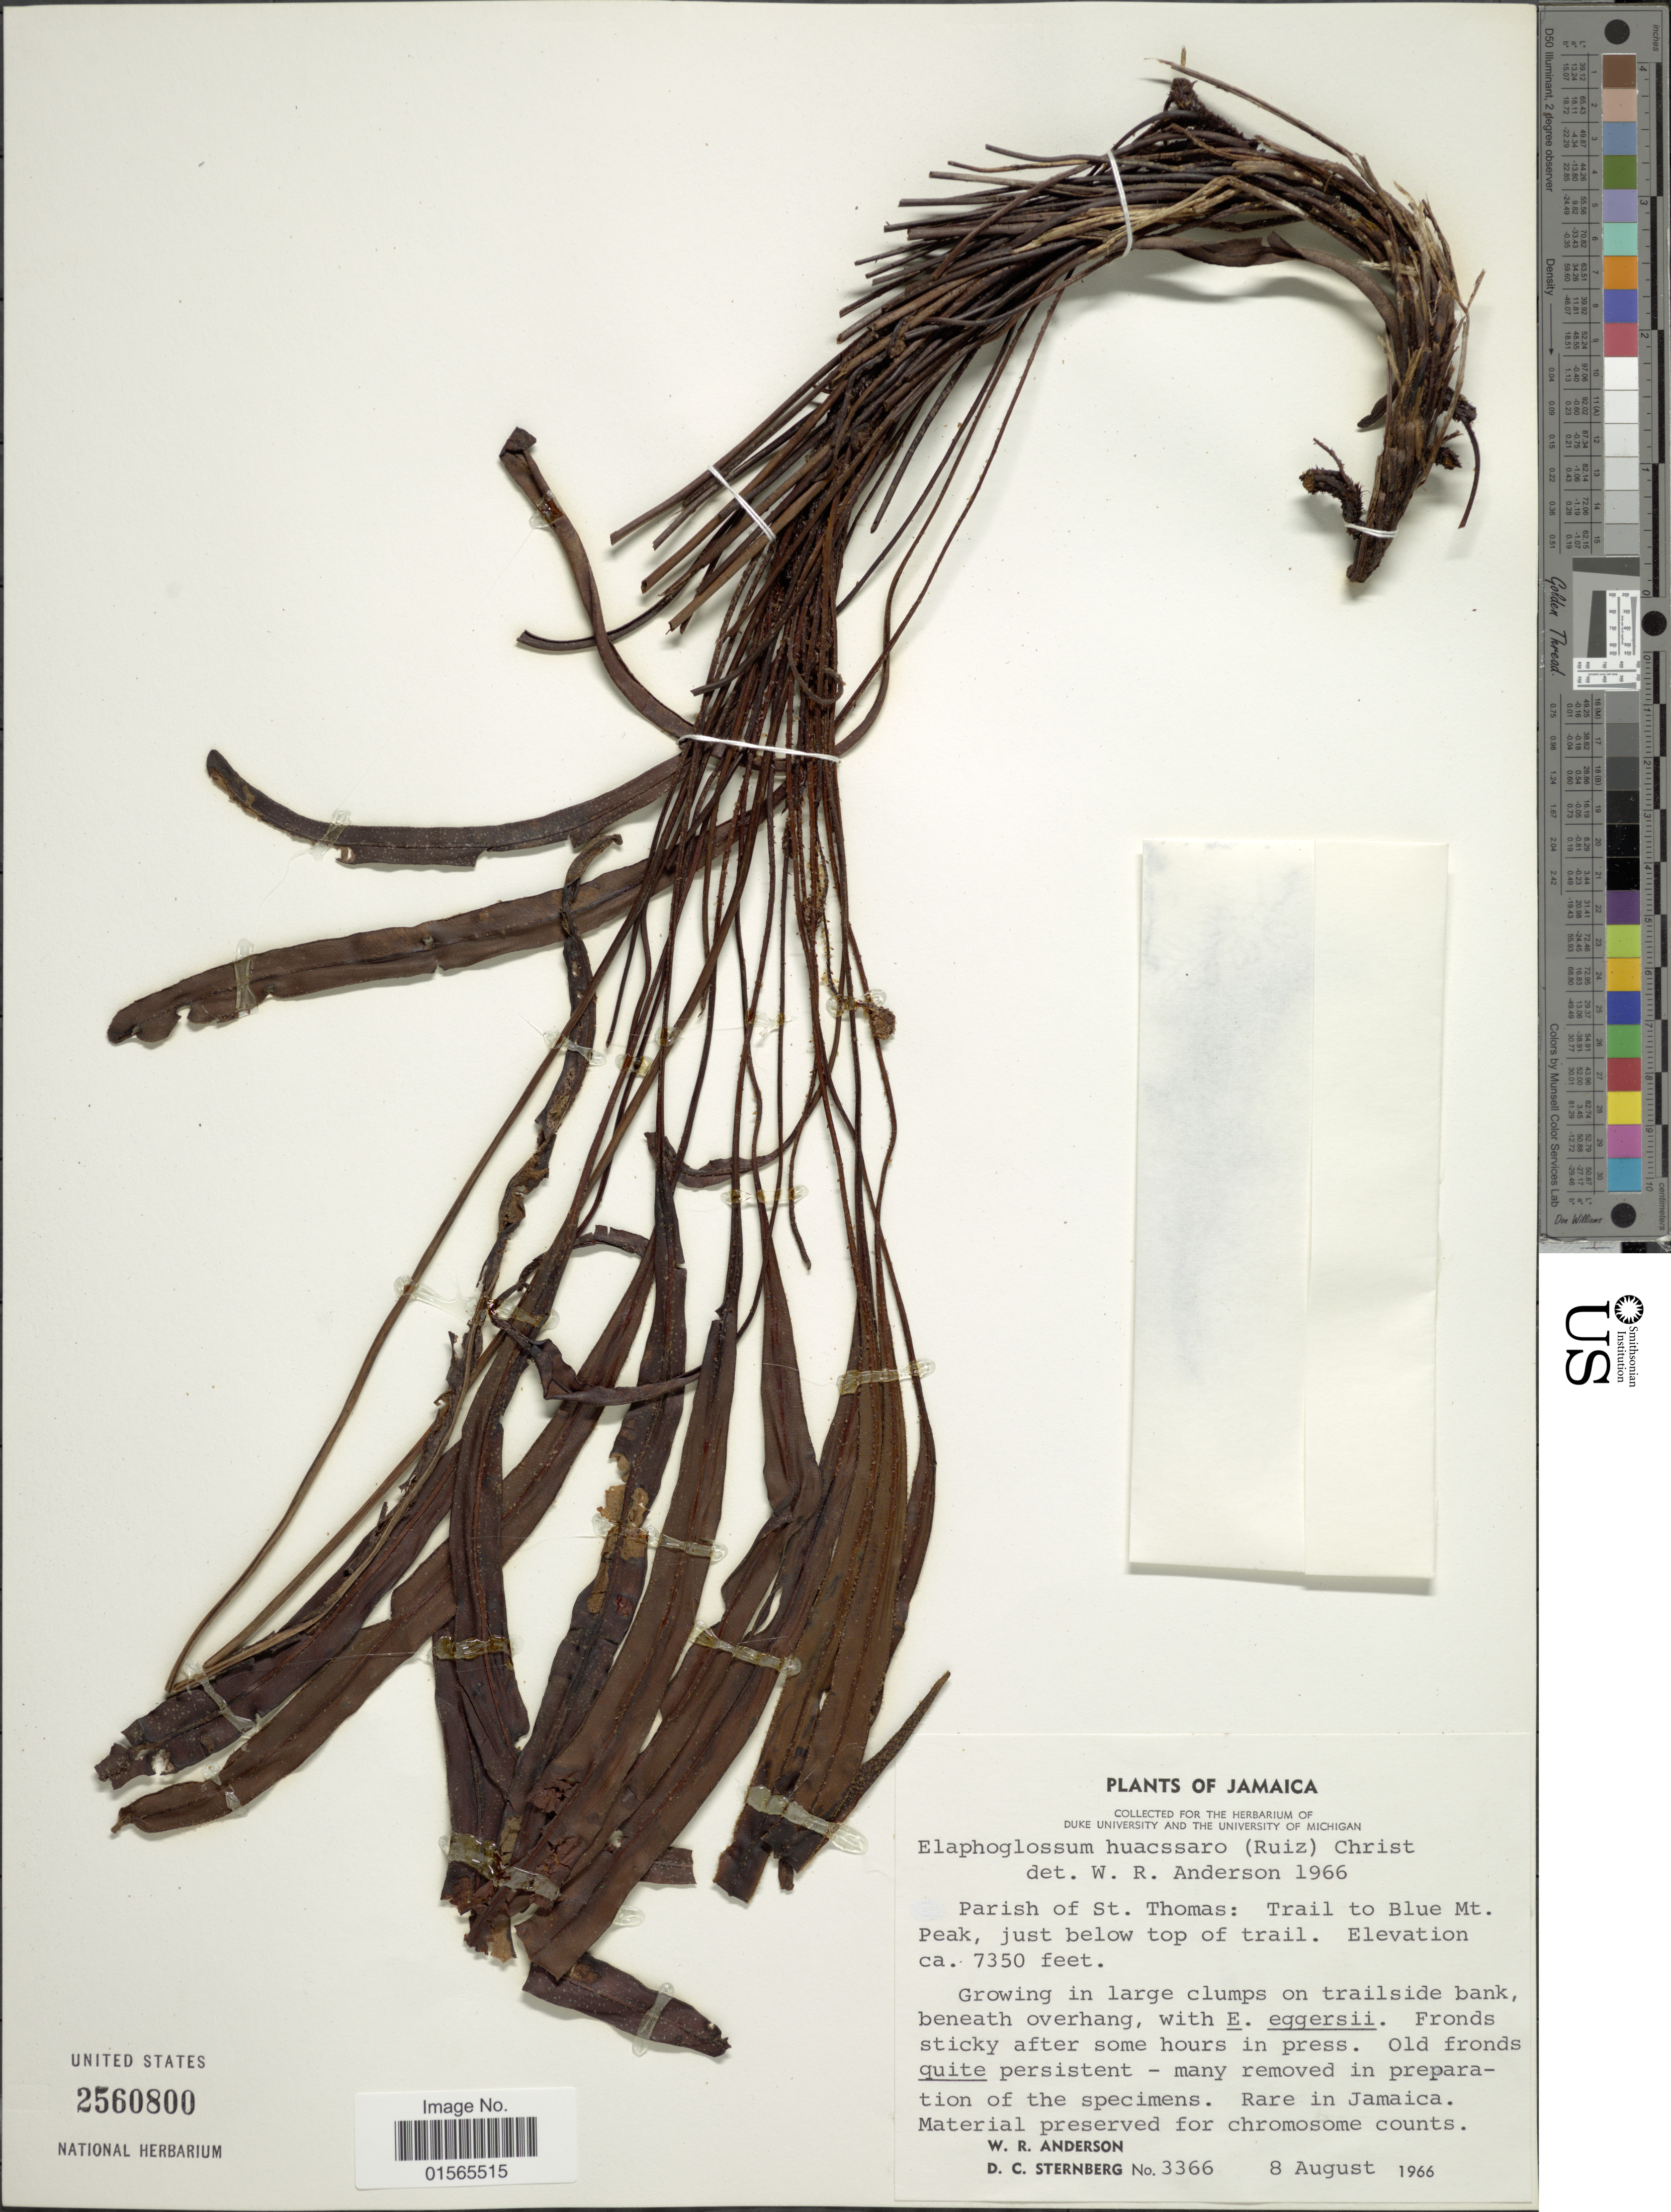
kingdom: Plantae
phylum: Tracheophyta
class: Polypodiopsida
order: Polypodiales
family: Dryopteridaceae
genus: Elaphoglossum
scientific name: Elaphoglossum huacsaro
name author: (Ruiz) Christ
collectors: W. Anderson & D. Sternberg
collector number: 3366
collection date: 1966-08-08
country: Jamaica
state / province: Saint Thomas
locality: Trail to Blue Mt. Peak, just below top of trail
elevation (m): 2240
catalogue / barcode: US 2560800